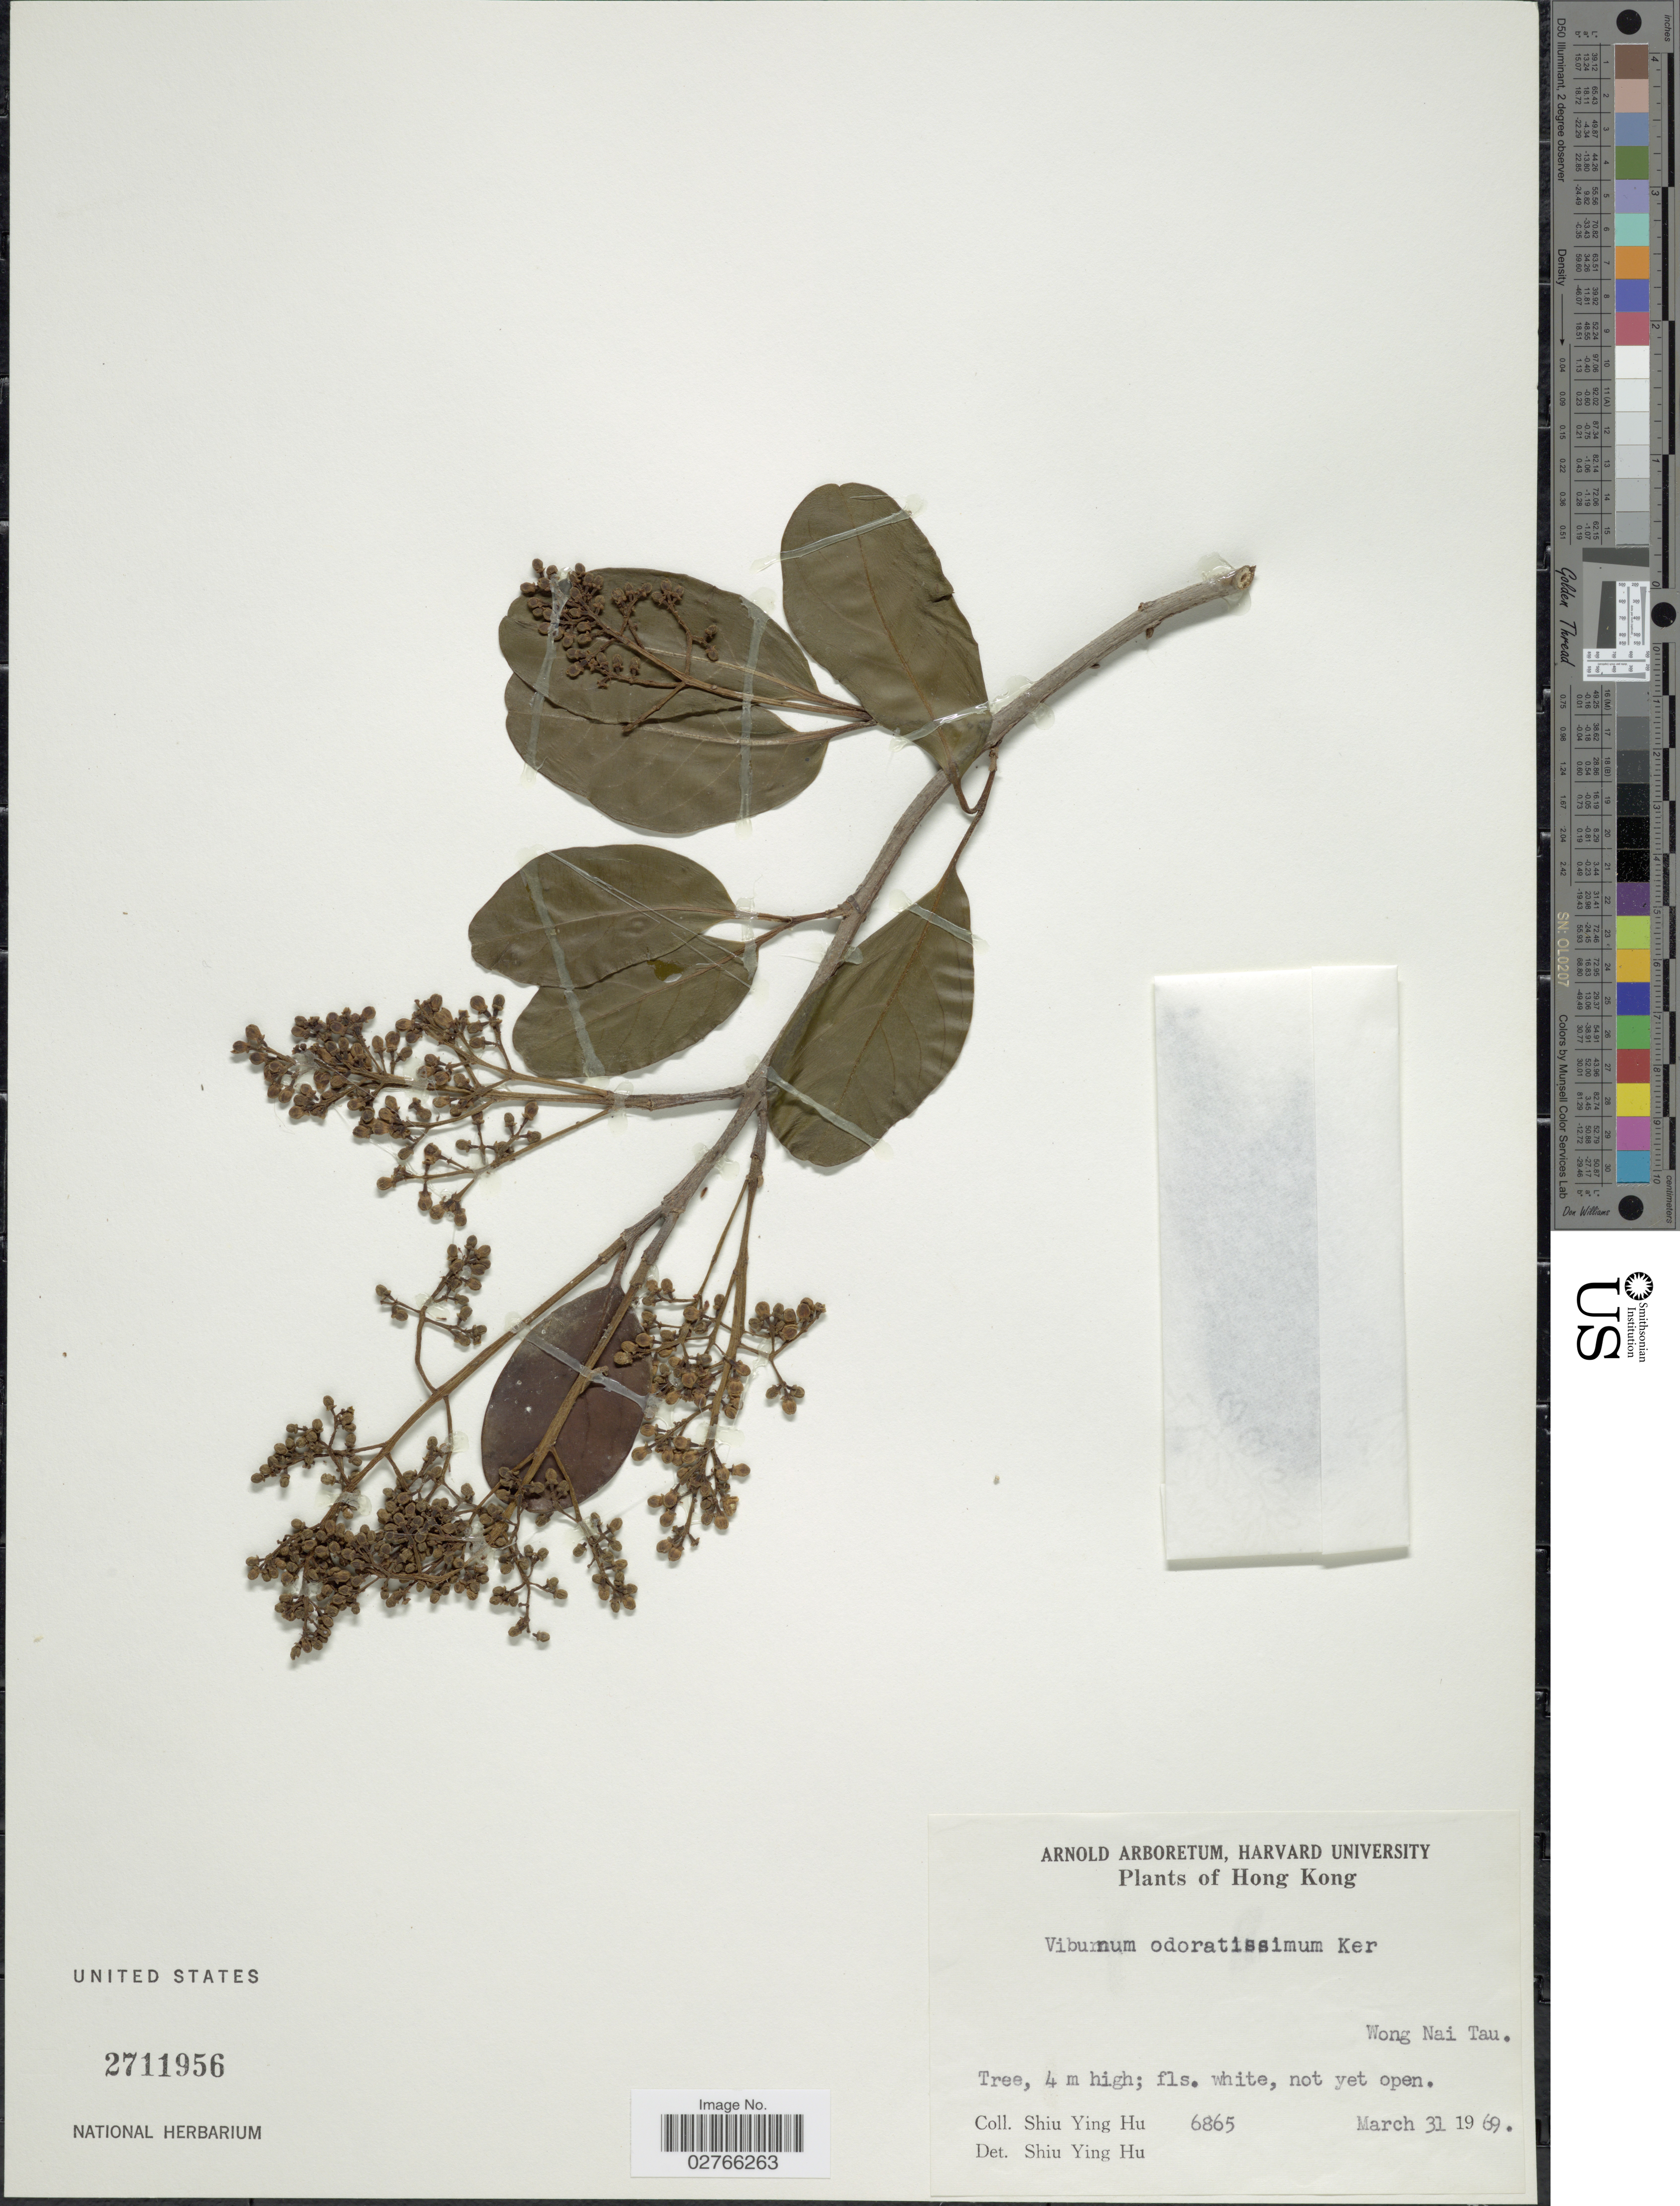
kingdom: Plantae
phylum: Tracheophyta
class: Magnoliopsida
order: Dipsacales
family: Viburnaceae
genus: Viburnum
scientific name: Viburnum odoratissimum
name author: Ker Gawl.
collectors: S. Y. Hu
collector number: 6865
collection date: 1969-03-31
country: China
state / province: Hong Kong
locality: Wong Nai Tau.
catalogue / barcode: US 2711956